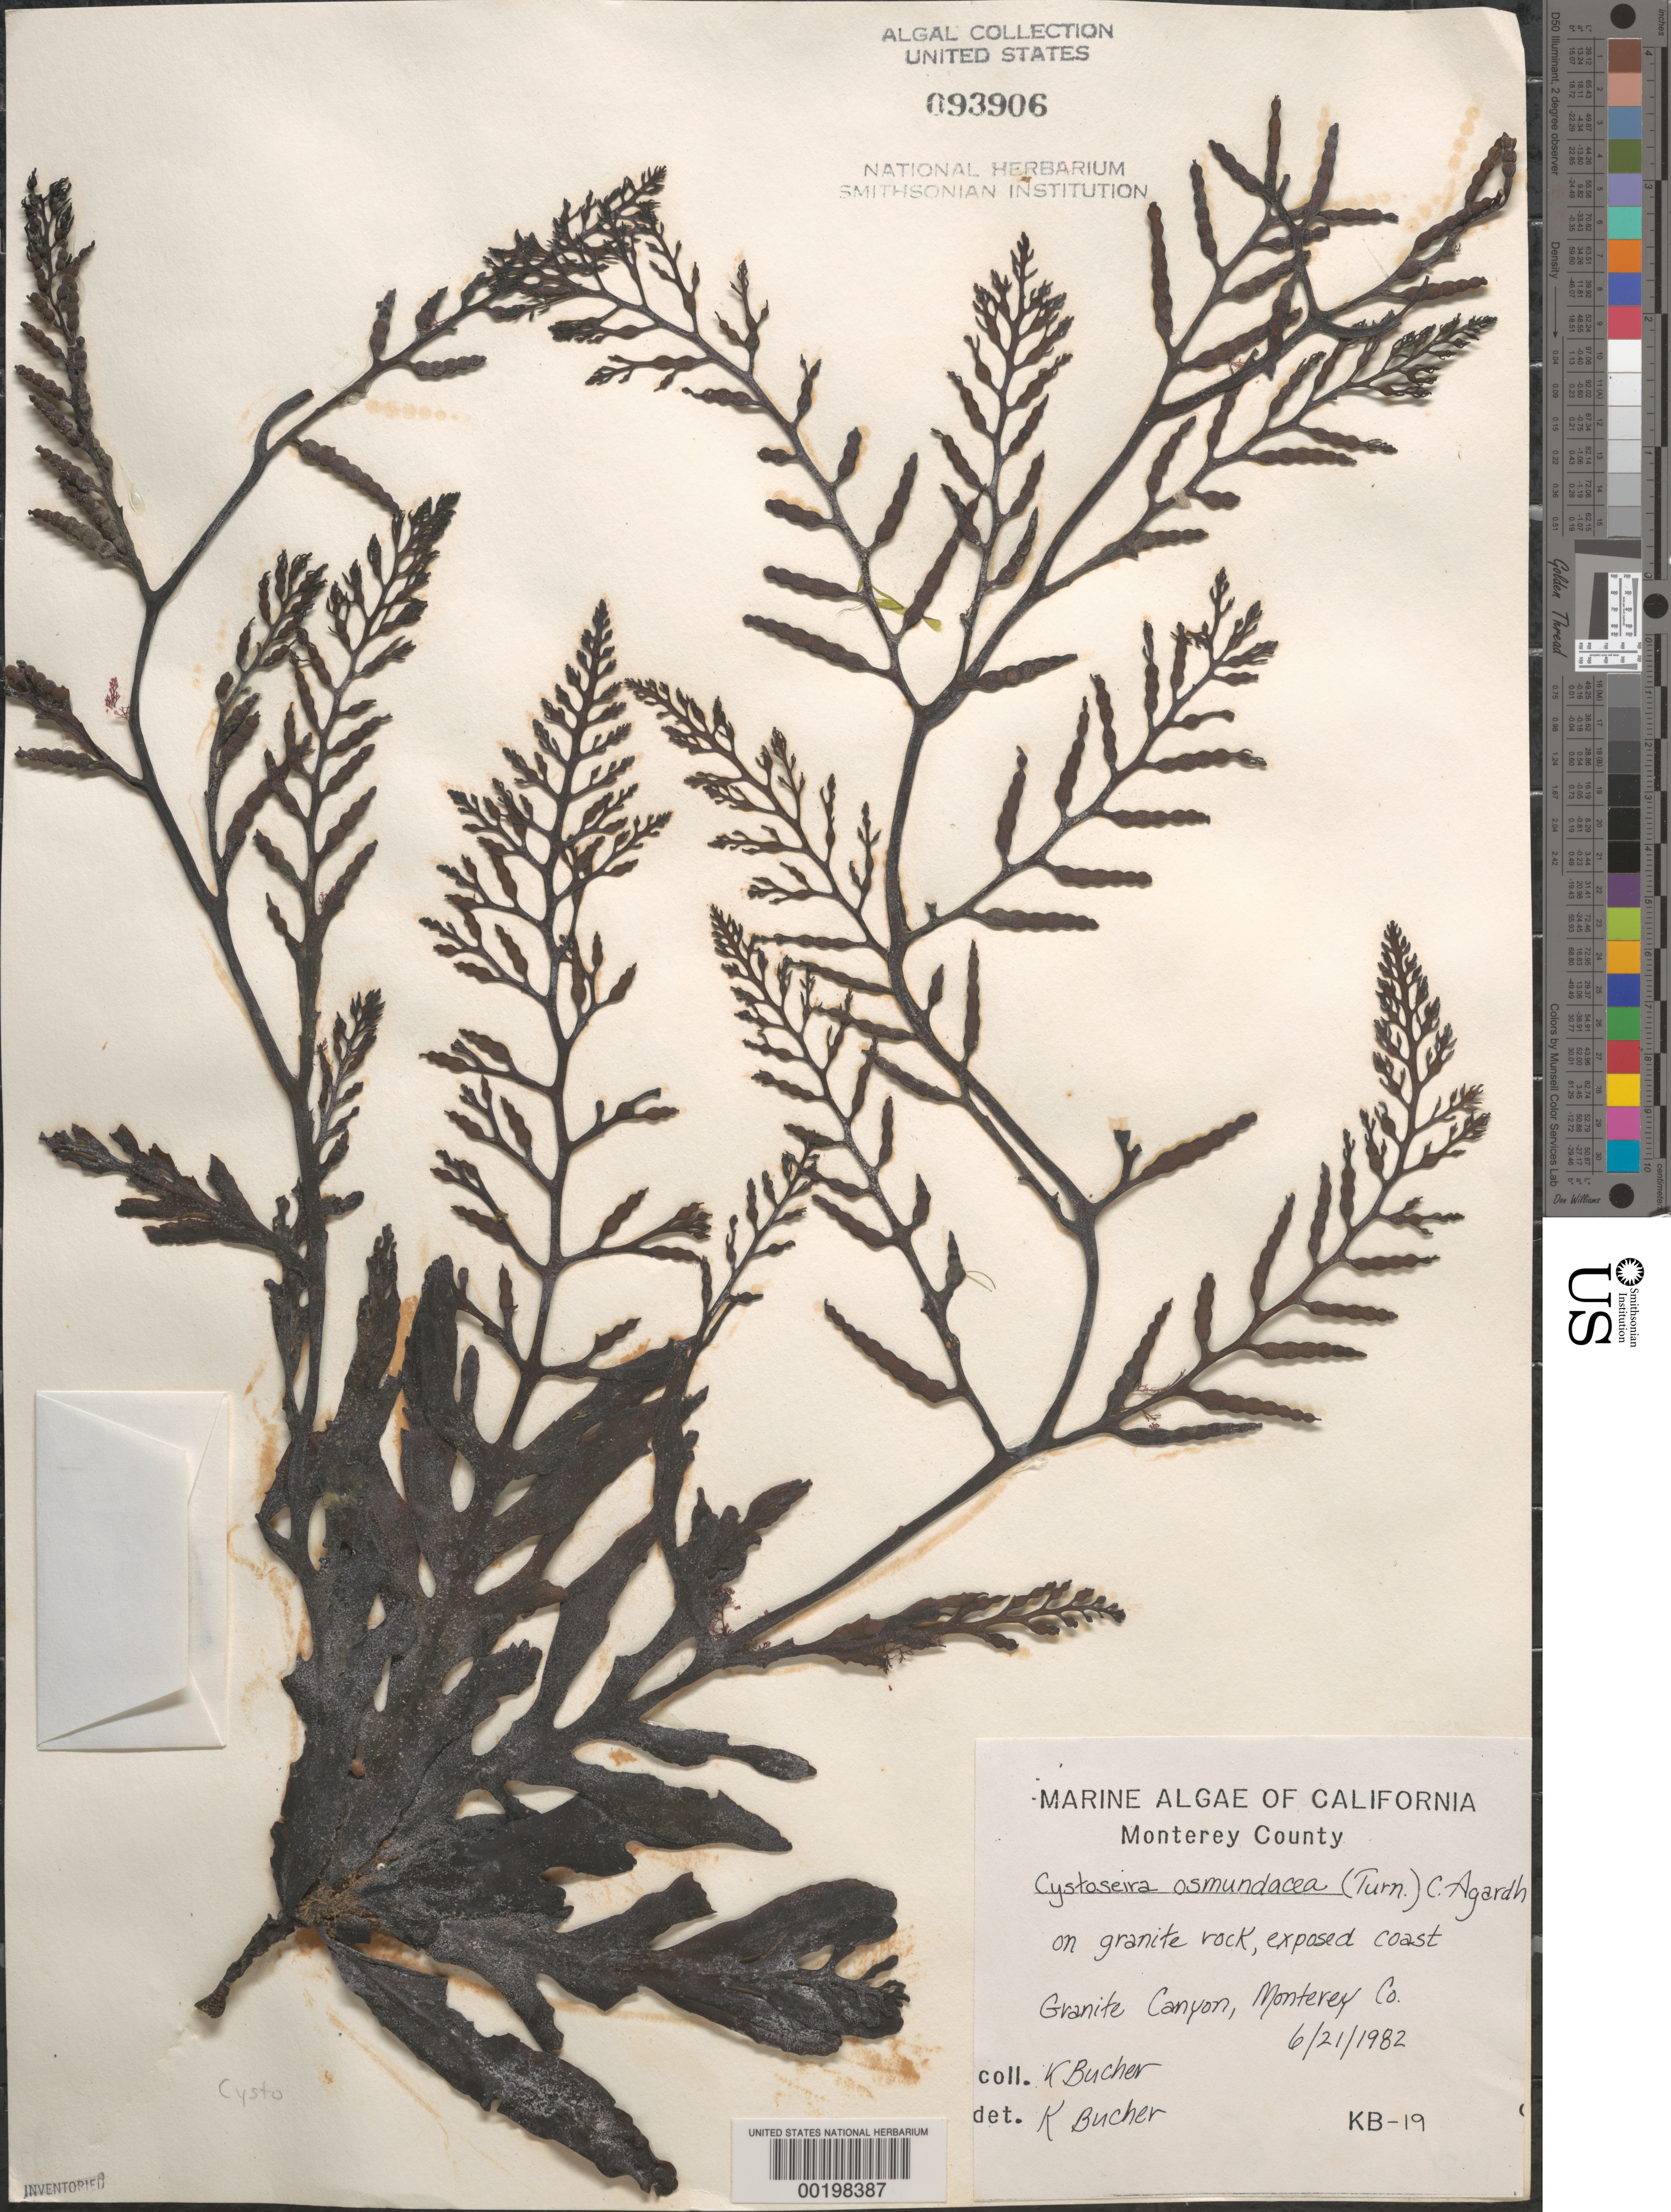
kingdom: Chromista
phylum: Ochrophyta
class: Phaeophyceae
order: Fucales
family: Sargassaceae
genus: Cystoseira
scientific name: Cystoseira osmundacea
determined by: Bucher, Katina E.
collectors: K. E. Bucher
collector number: KB-19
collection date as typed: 21 Jun 1982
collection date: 1982-06-21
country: United States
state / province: California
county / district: Monterey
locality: Granite Canyon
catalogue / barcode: US 93906